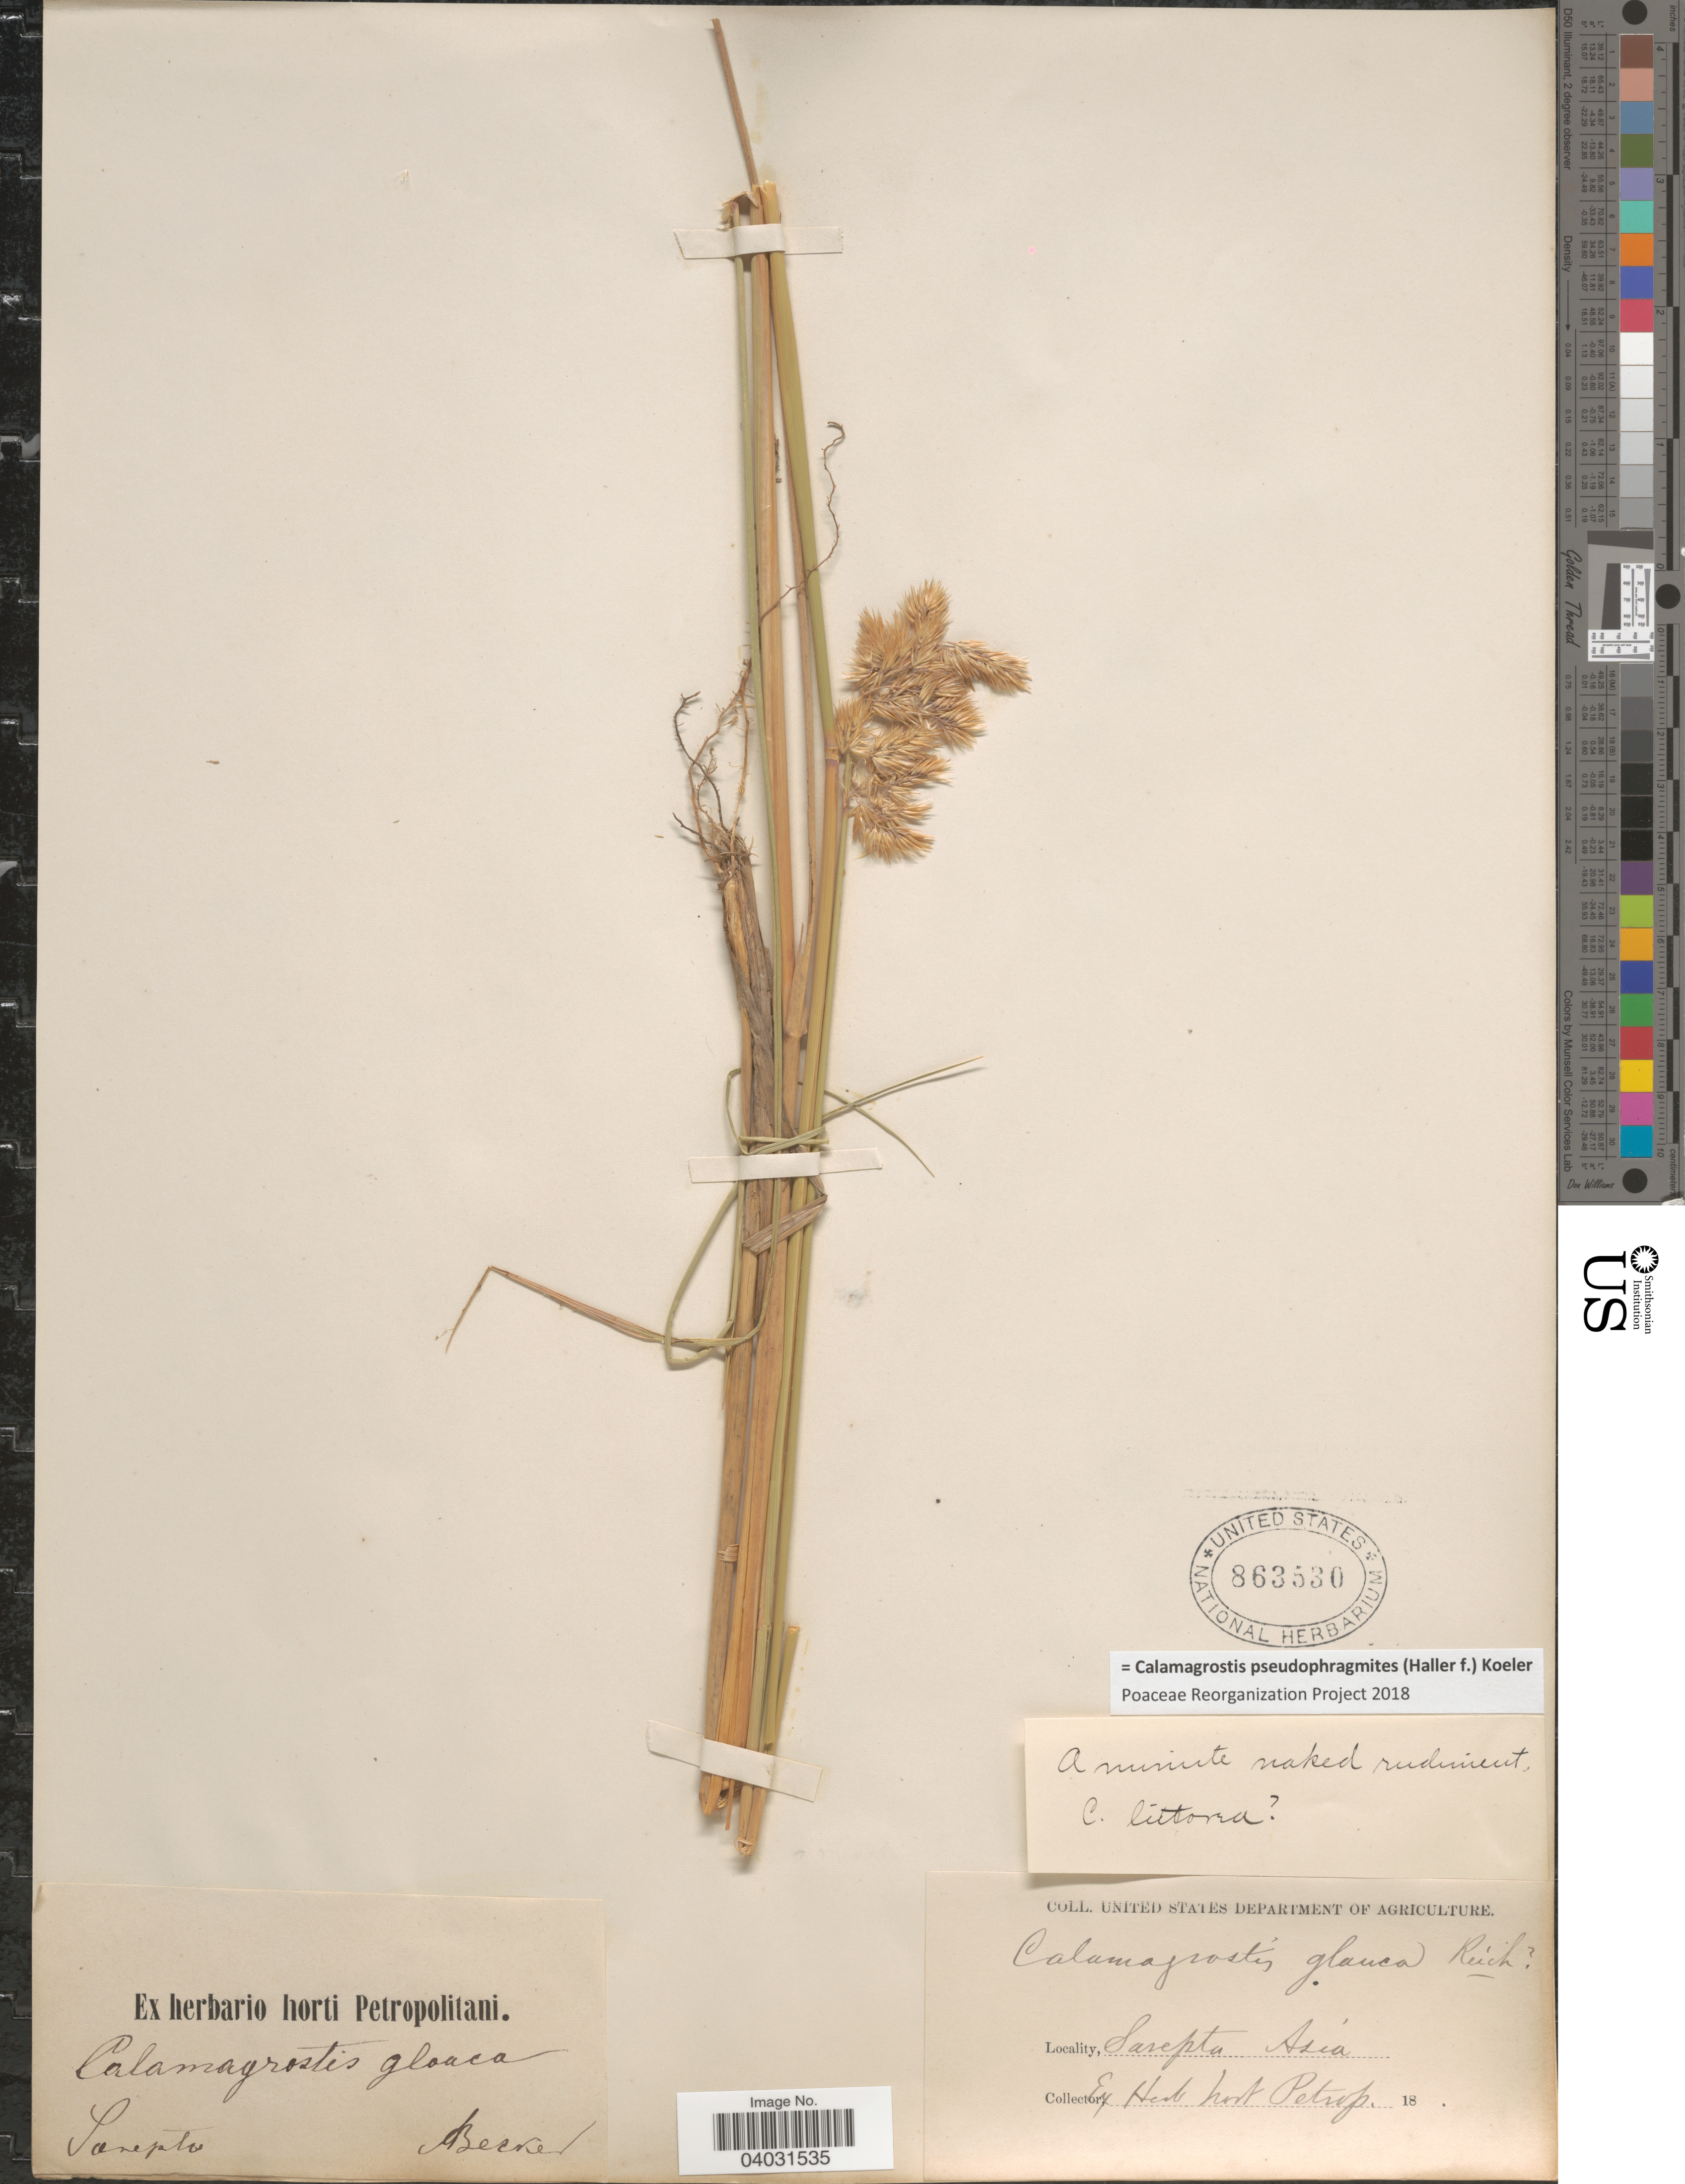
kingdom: Plantae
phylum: Tracheophyta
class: Liliopsida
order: Poales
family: Poaceae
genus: Calamagrostis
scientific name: Calamagrostis pseudophragmites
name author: (Haller f.) Koeler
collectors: -. Becker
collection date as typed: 18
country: Russian Federation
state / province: Volgograd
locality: Sarepta Asia.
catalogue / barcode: US 863530